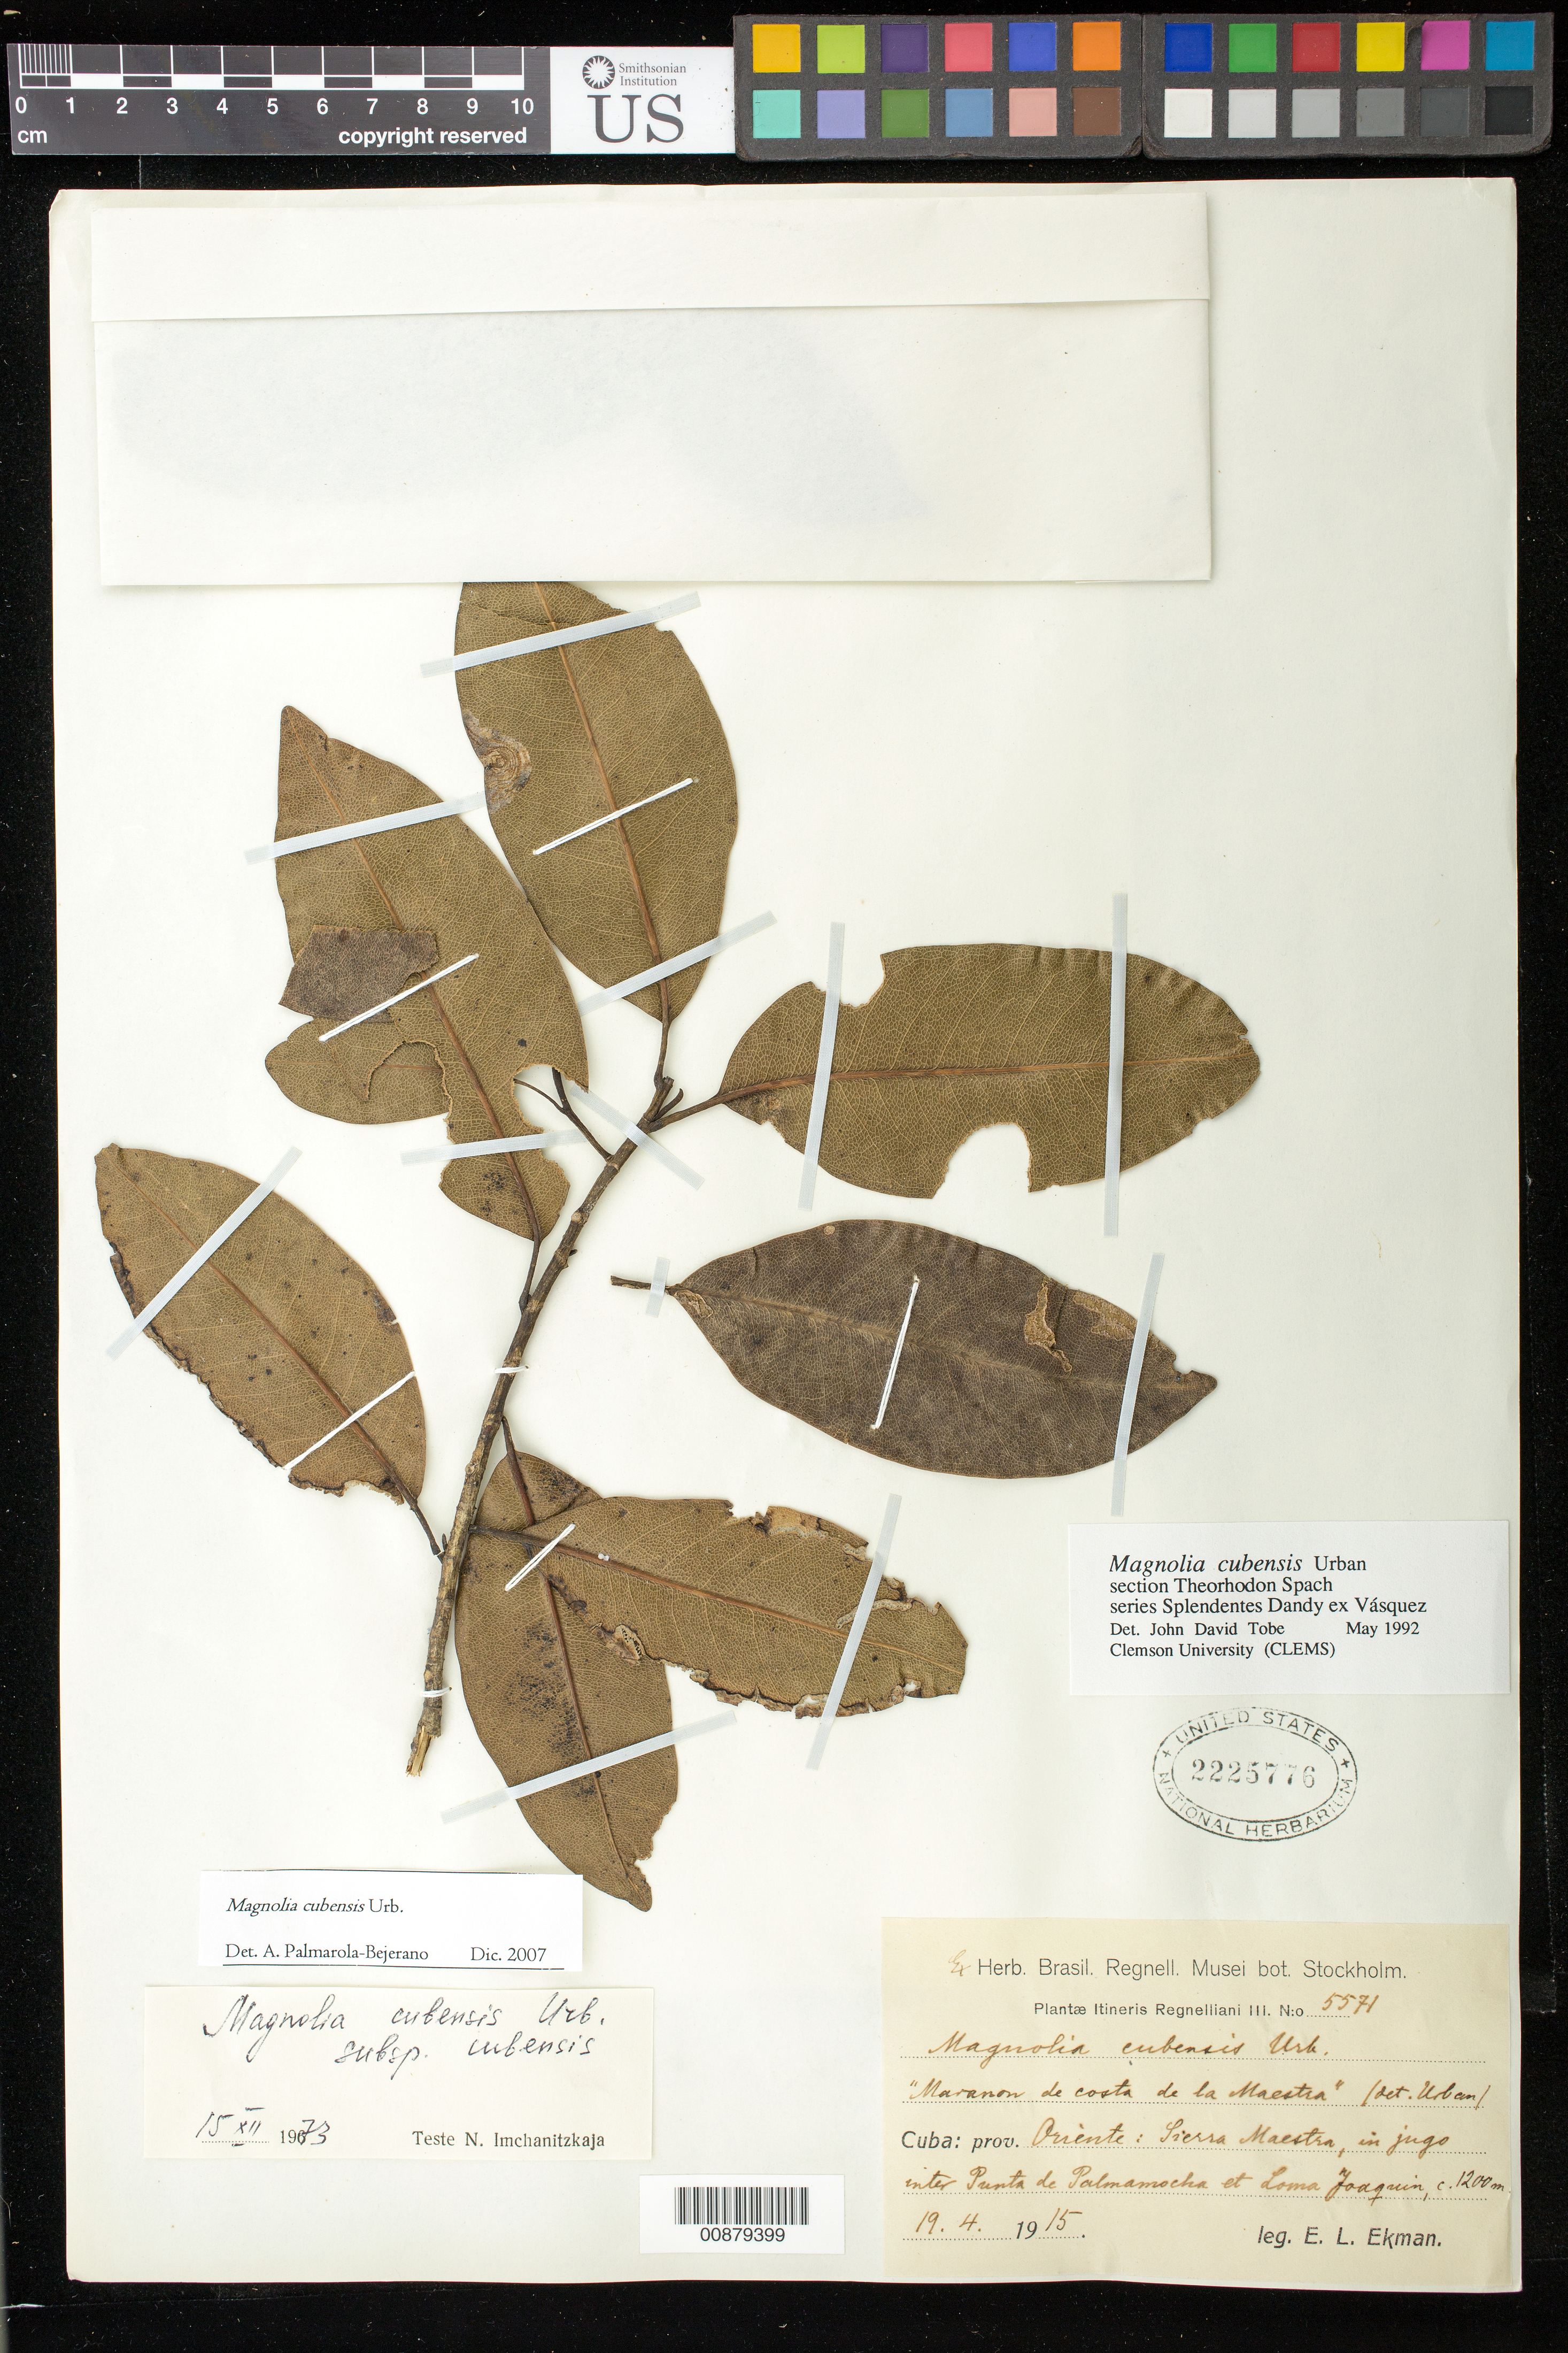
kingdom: Plantae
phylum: Tracheophyta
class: Magnoliopsida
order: Magnoliales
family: Magnoliaceae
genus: Magnolia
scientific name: Magnolia cubensis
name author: Urb.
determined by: Palmarola-Bejerano, A.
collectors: E. L. Ekman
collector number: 5571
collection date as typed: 19 Apr 1915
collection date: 1915-04-19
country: Cuba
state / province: Oriente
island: Cuba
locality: Sierra Maestra, in jugo inter Punta de Palmamocha et Loma Joaquin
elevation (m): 1200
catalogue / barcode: US 2225776